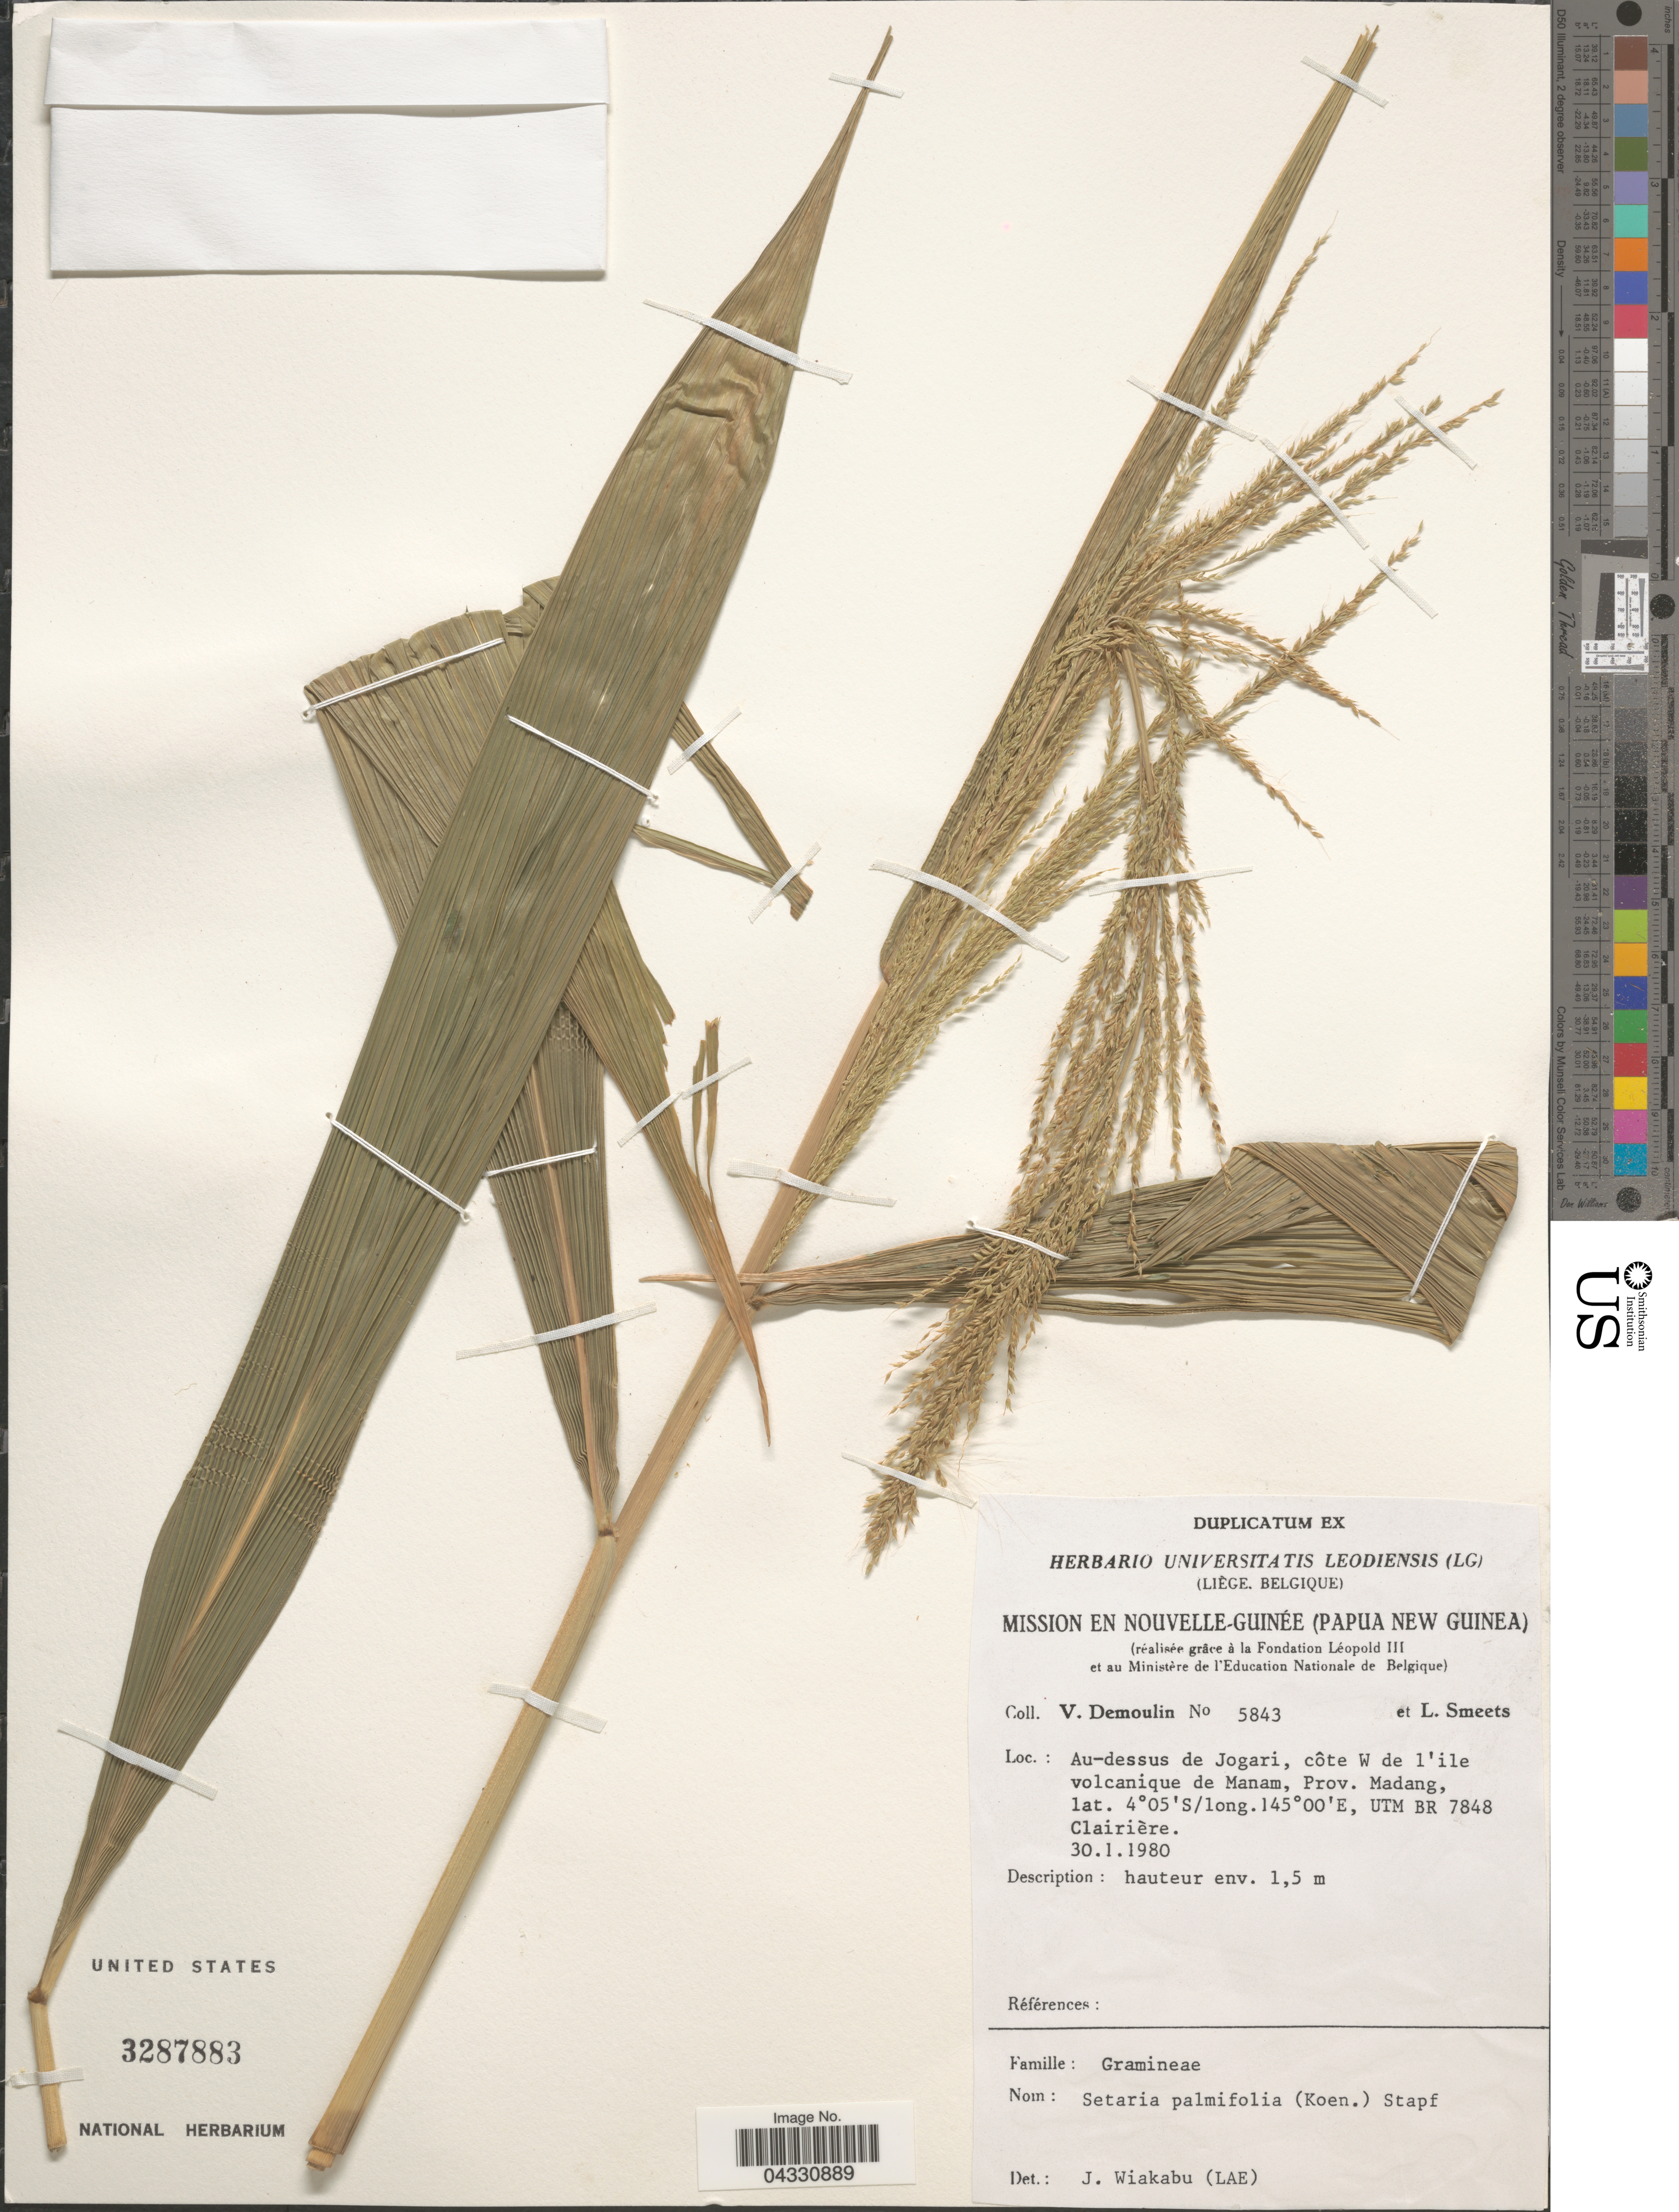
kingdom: Plantae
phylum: Tracheophyta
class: Liliopsida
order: Poales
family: Poaceae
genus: Setaria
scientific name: Setaria palmifolia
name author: (J. Koenig) Stapf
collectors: V. Demoulin & L. Smeets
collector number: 5843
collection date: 1980-01-30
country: Papua New Guinea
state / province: Madang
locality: Mission en Nouvelle-Guinée. Au-dessus de Jogari, côte W de l'ile volcanique de Manam, UTM BR 7848 Clairière.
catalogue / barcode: US 3287883